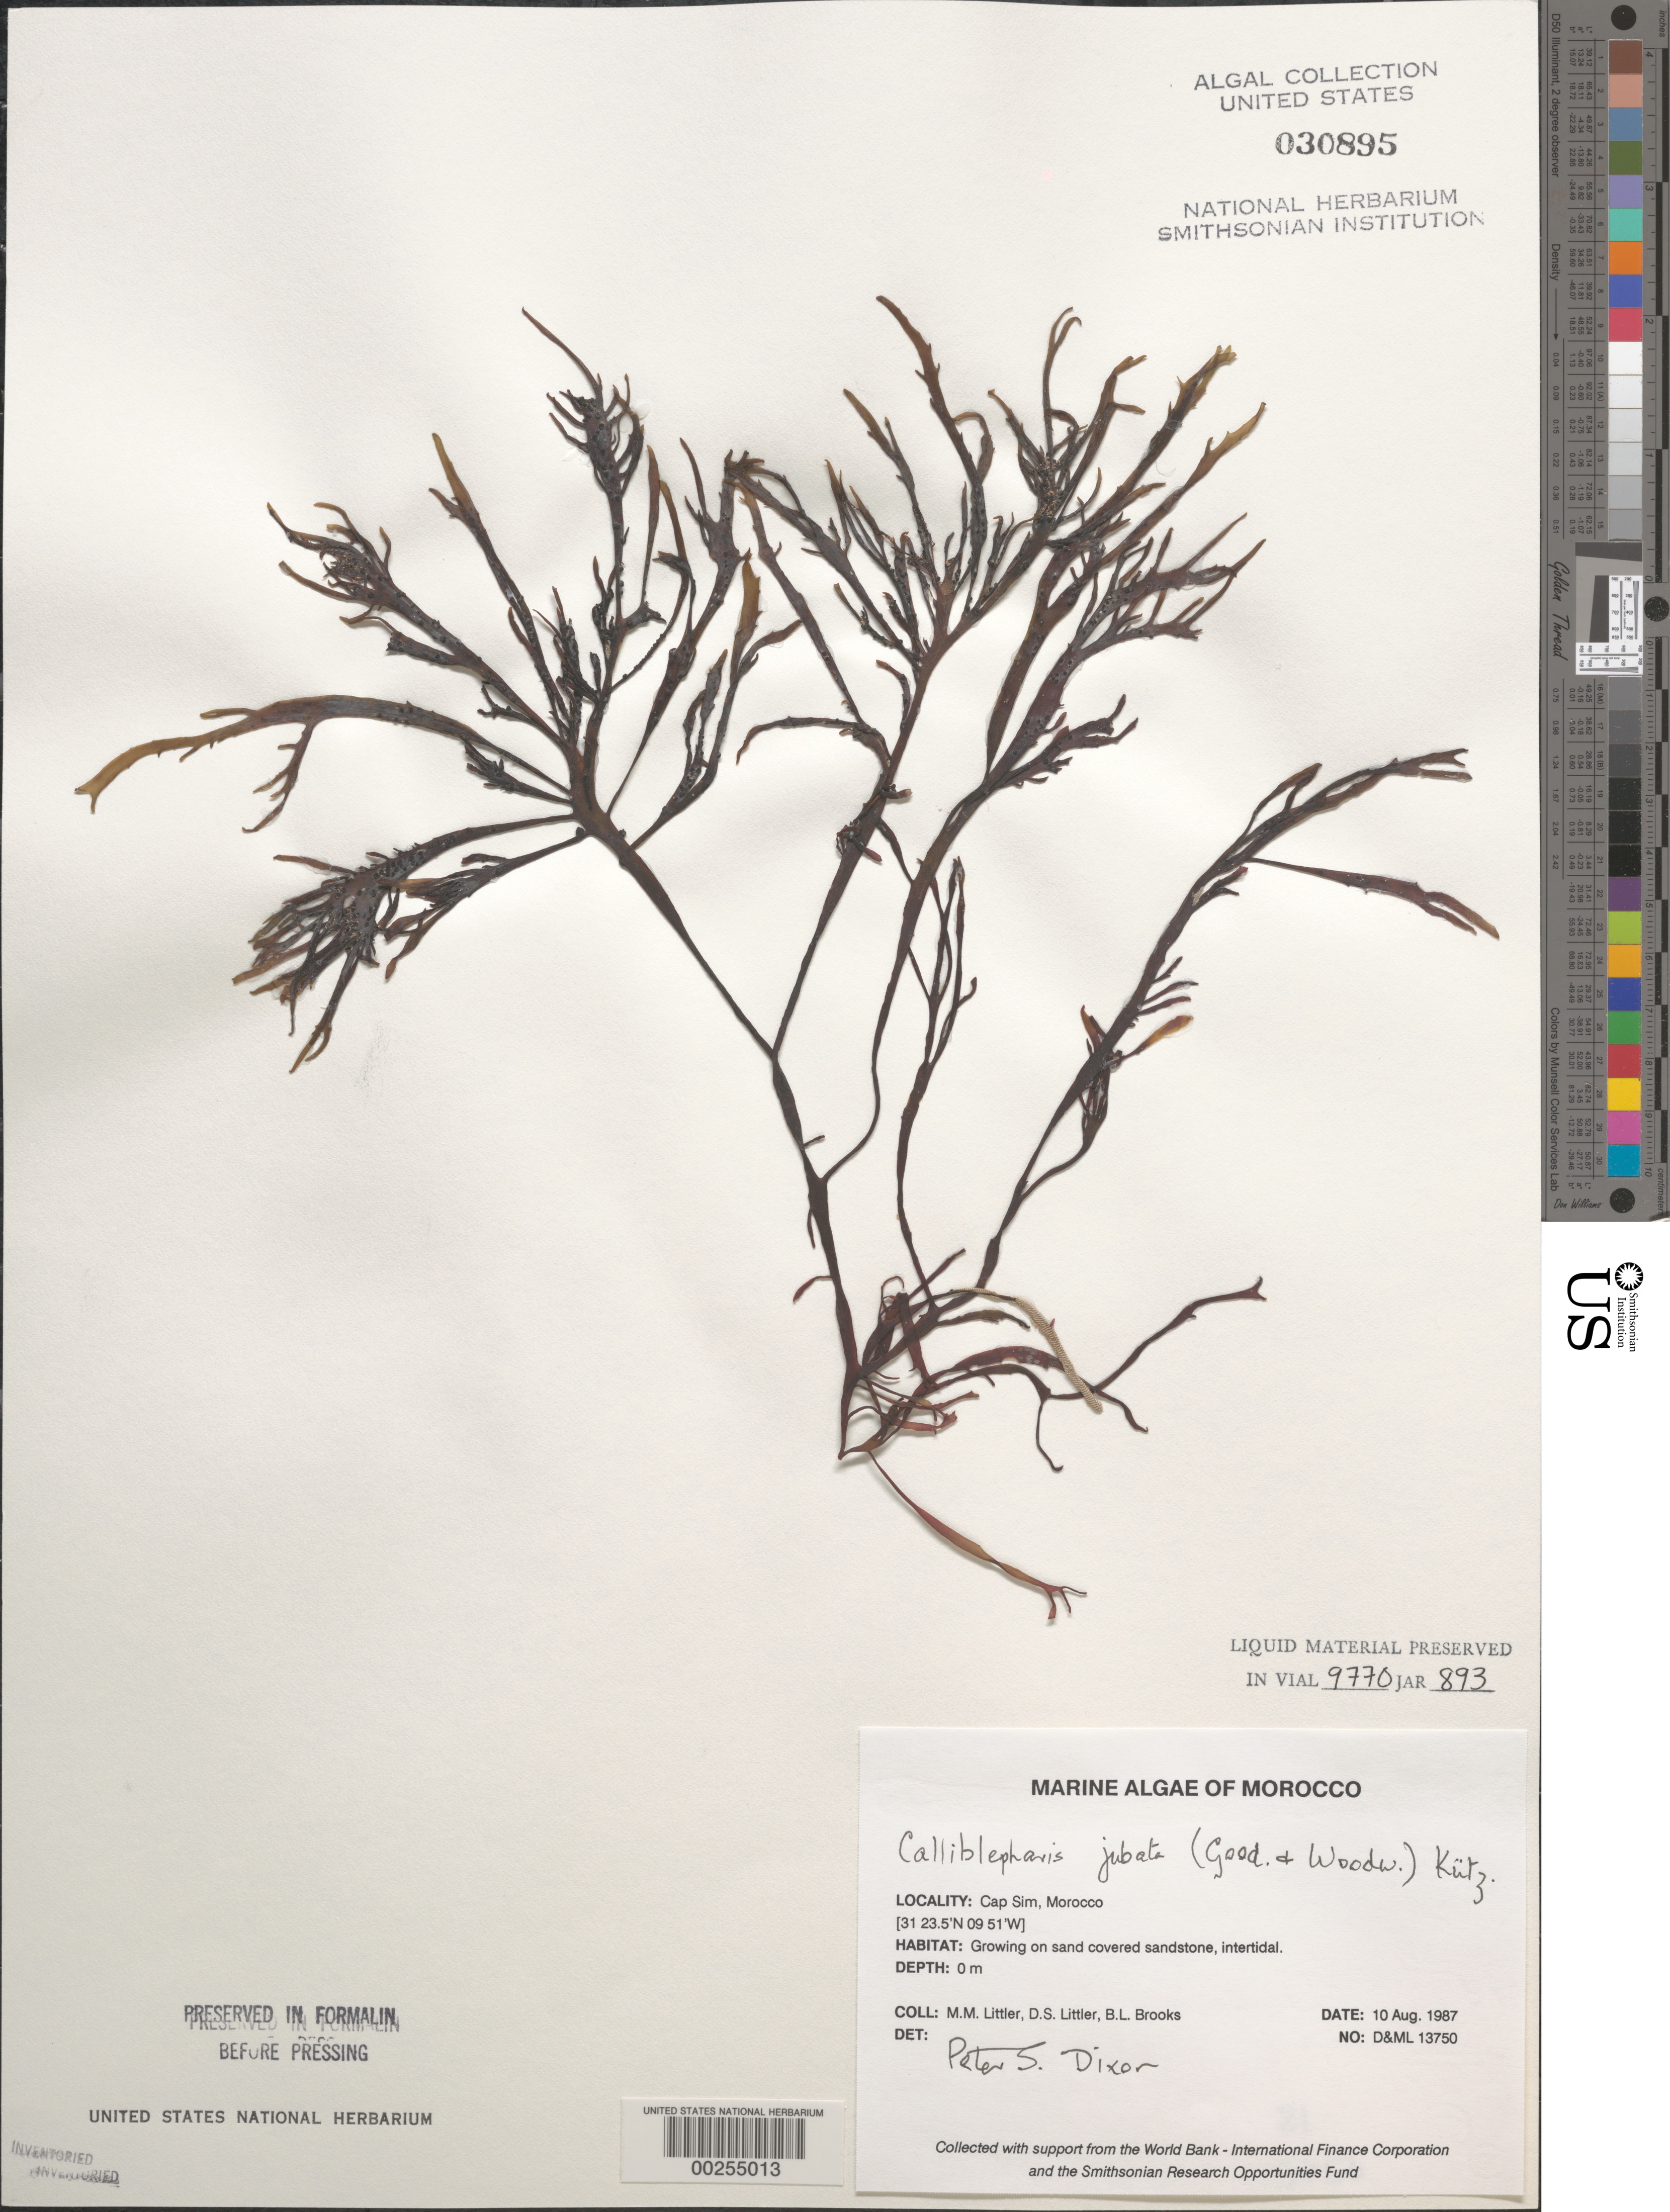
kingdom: Plantae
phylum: Rhodophyta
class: Florideophyceae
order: Gigartinales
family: Cystocloniaceae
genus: Calliblepharis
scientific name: Calliblepharis jubata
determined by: Dixon, P. S.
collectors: M. M. Littler, D. S. Littler & B. Brooks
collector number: D&ML 13750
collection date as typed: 10 Aug 1987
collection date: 1987-08-10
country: Morocco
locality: Cap Sim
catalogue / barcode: US 30895